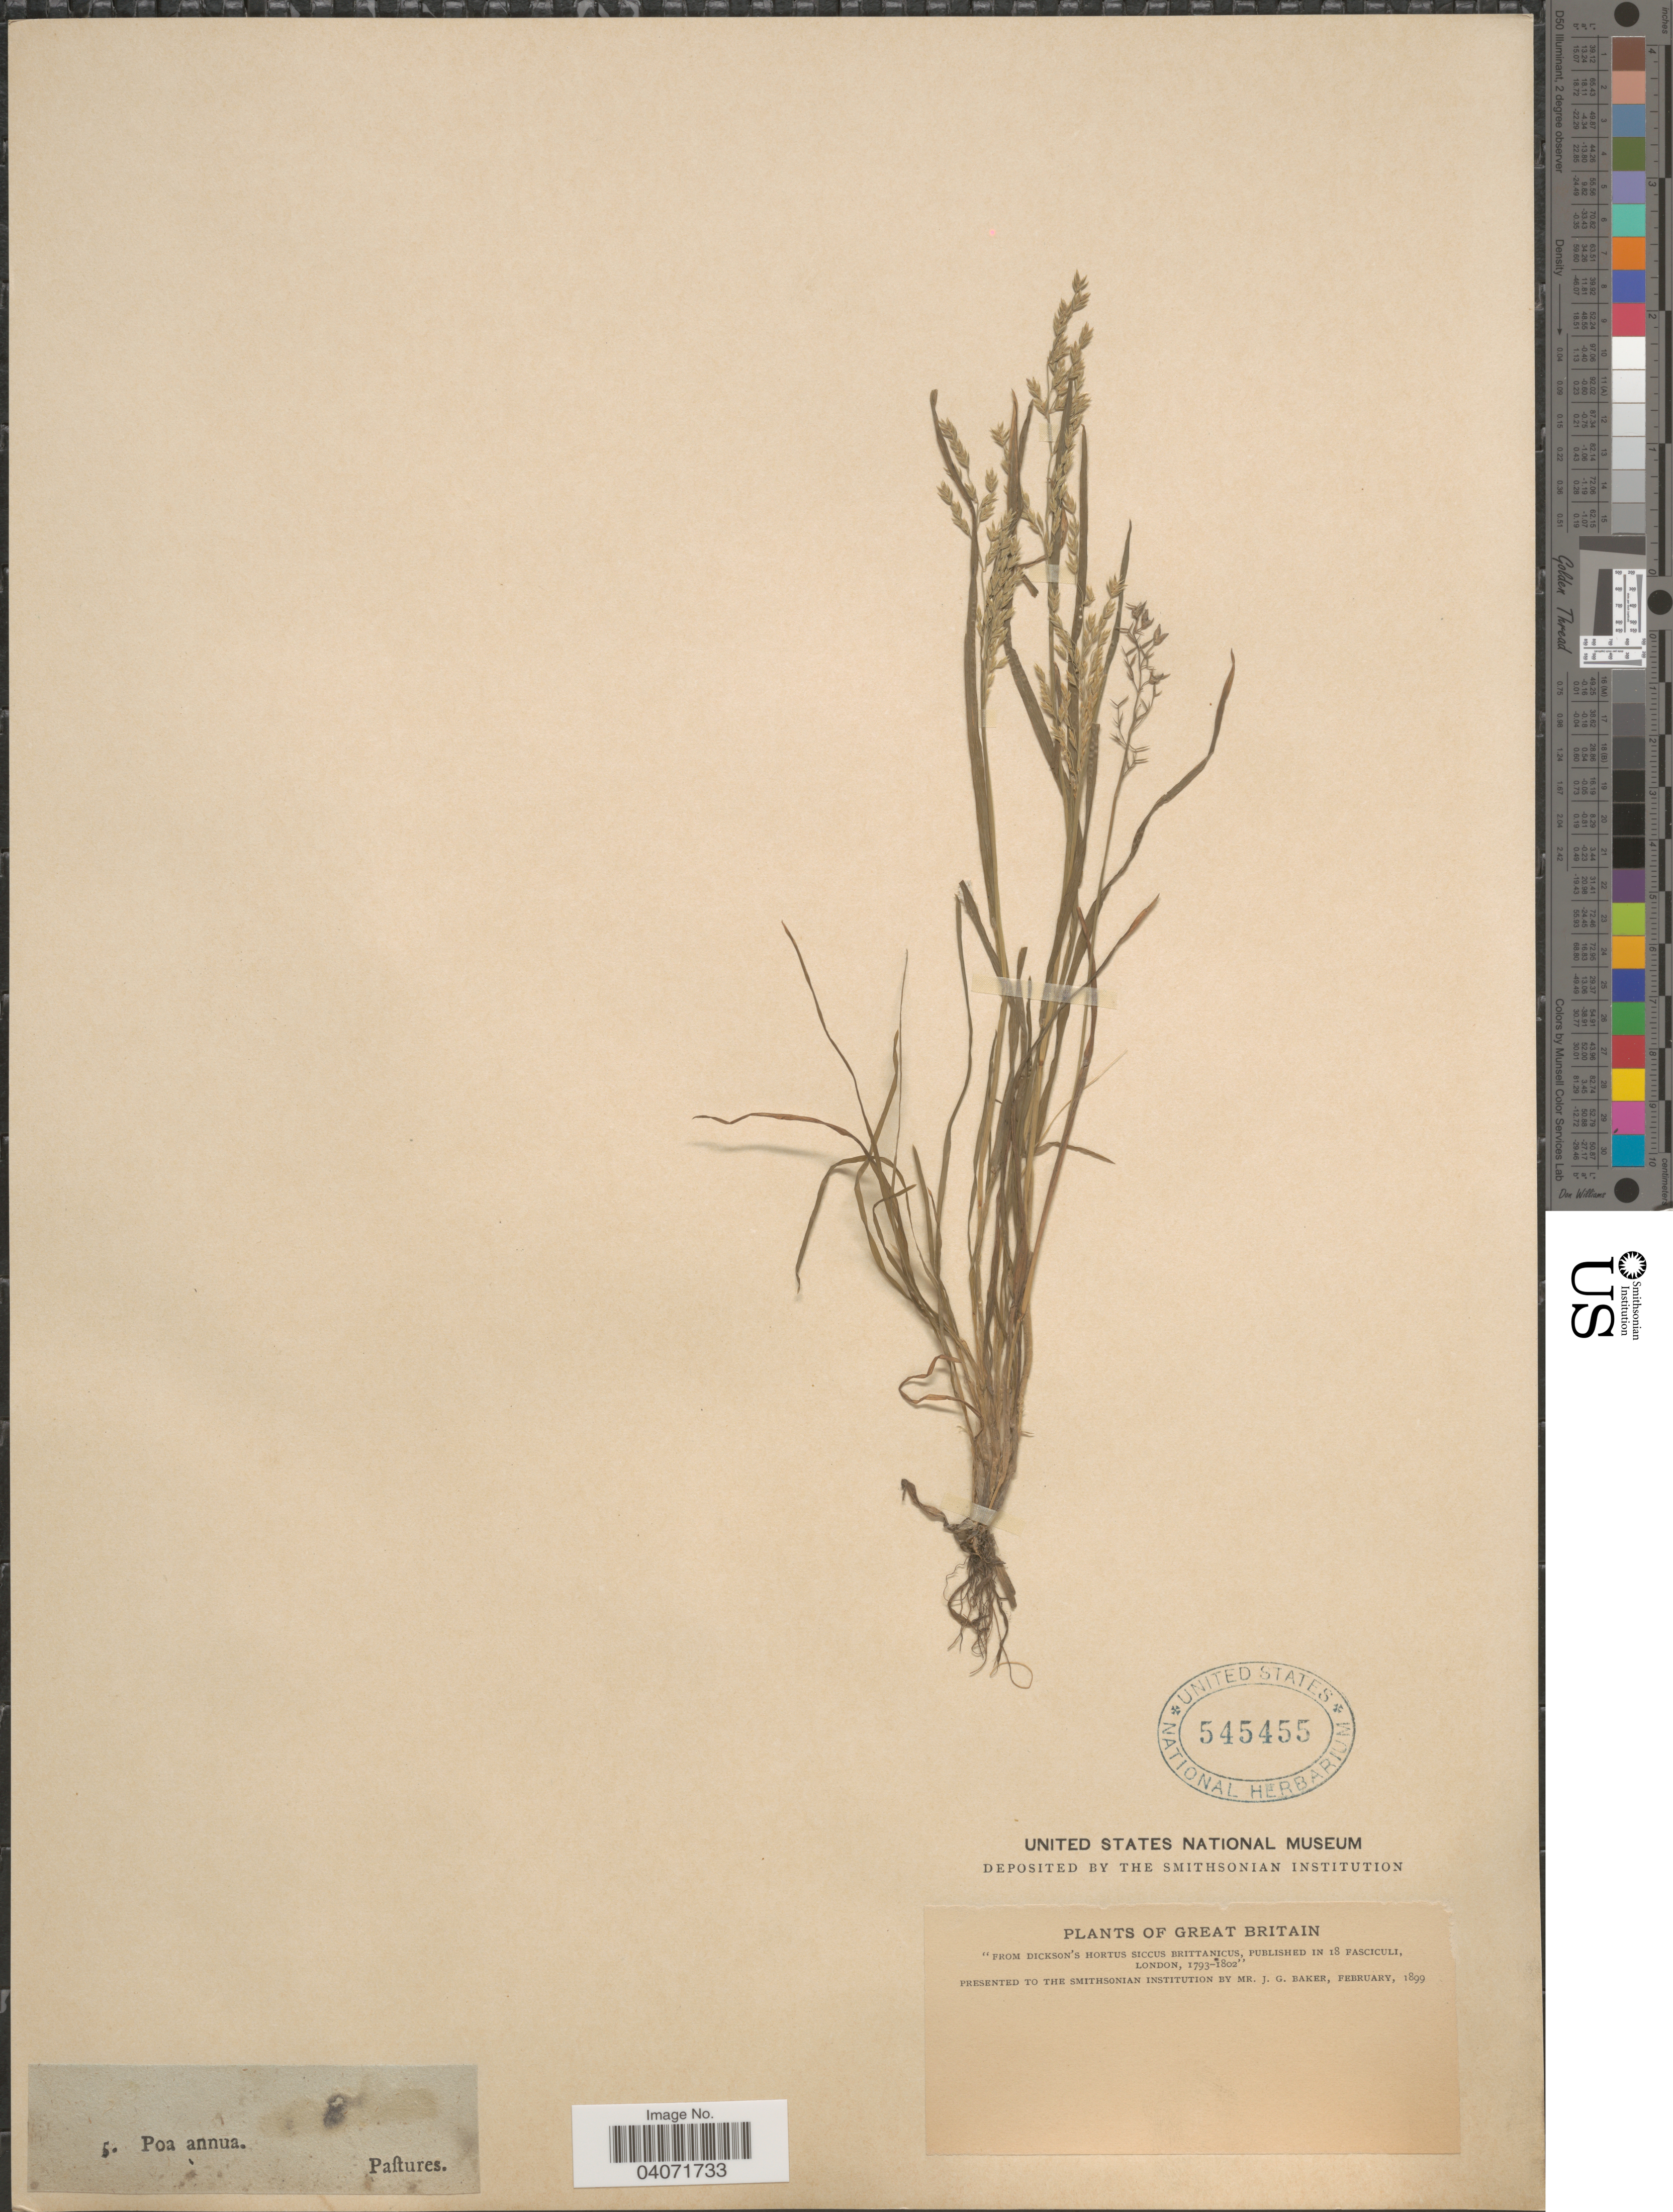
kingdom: Plantae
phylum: Tracheophyta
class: Liliopsida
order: Poales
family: Poaceae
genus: Poa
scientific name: Poa annua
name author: L.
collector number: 5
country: United Kingdom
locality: Great Britain. Pastures.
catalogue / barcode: US 545455